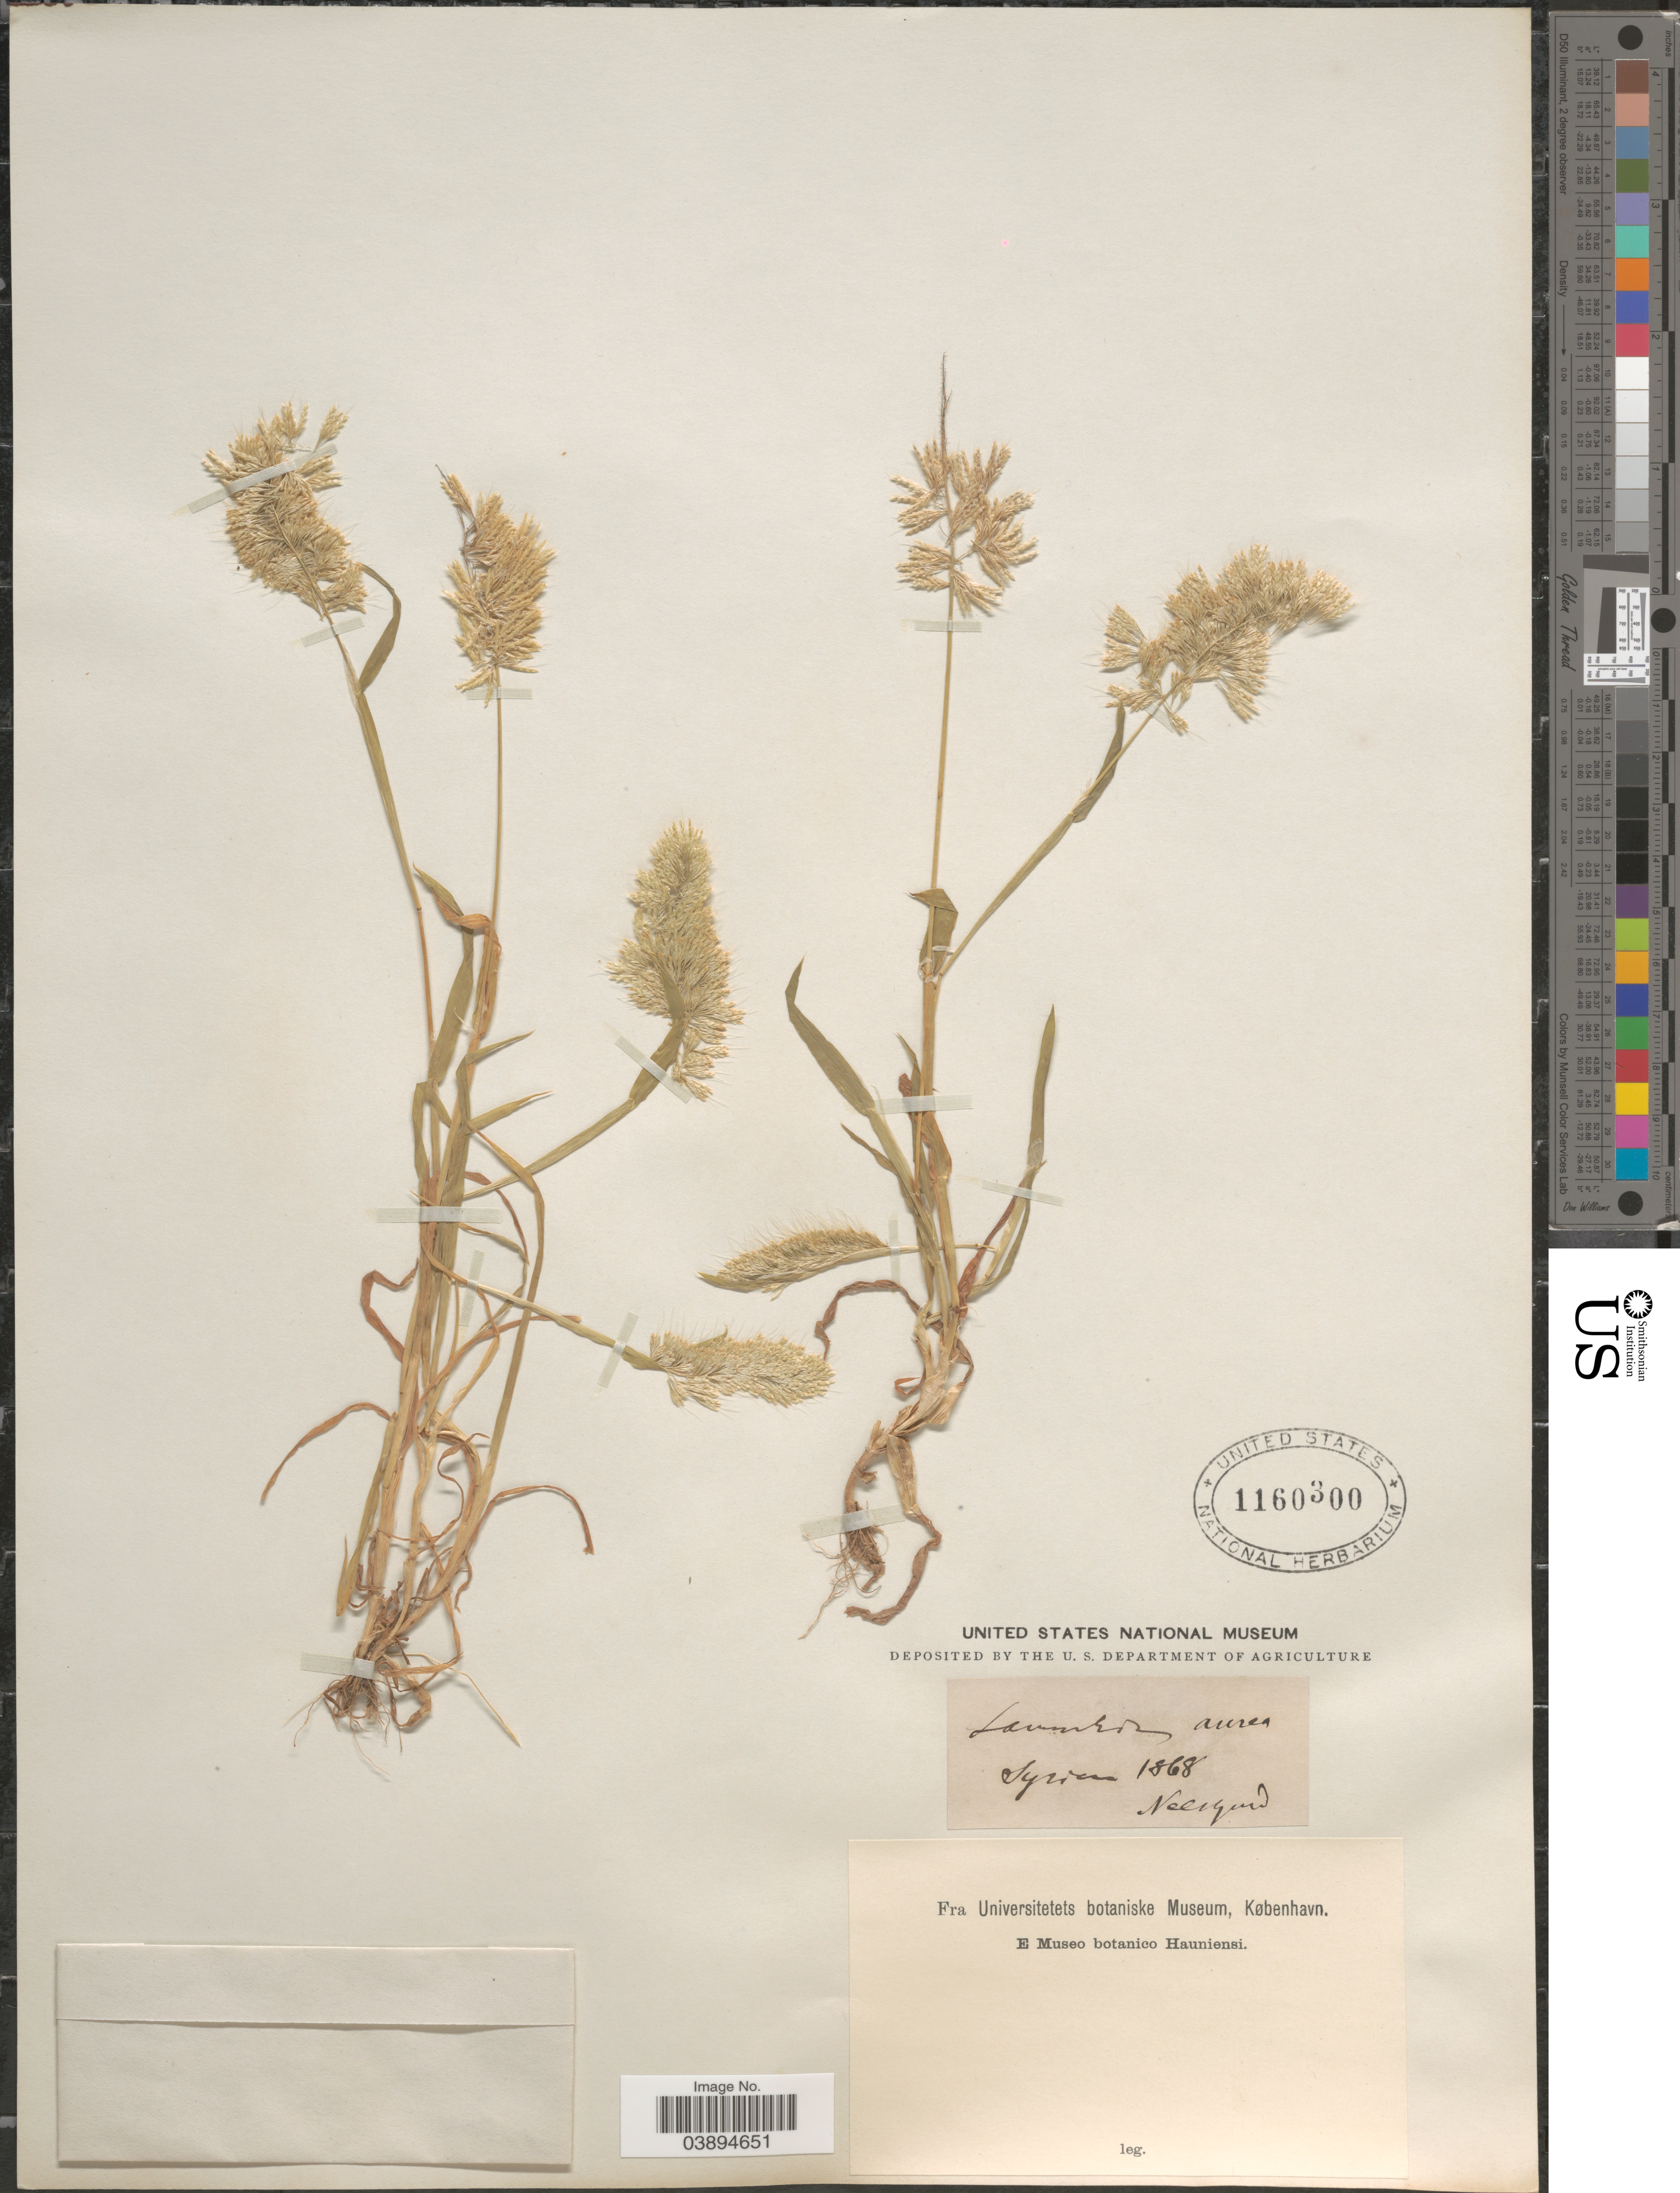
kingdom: Plantae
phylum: Tracheophyta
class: Liliopsida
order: Poales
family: Poaceae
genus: Lamarckia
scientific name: Lamarckia aurea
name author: (L.) Moench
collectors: Neergard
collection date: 1868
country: Syria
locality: Syriera. [interpreted]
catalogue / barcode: US 1160300